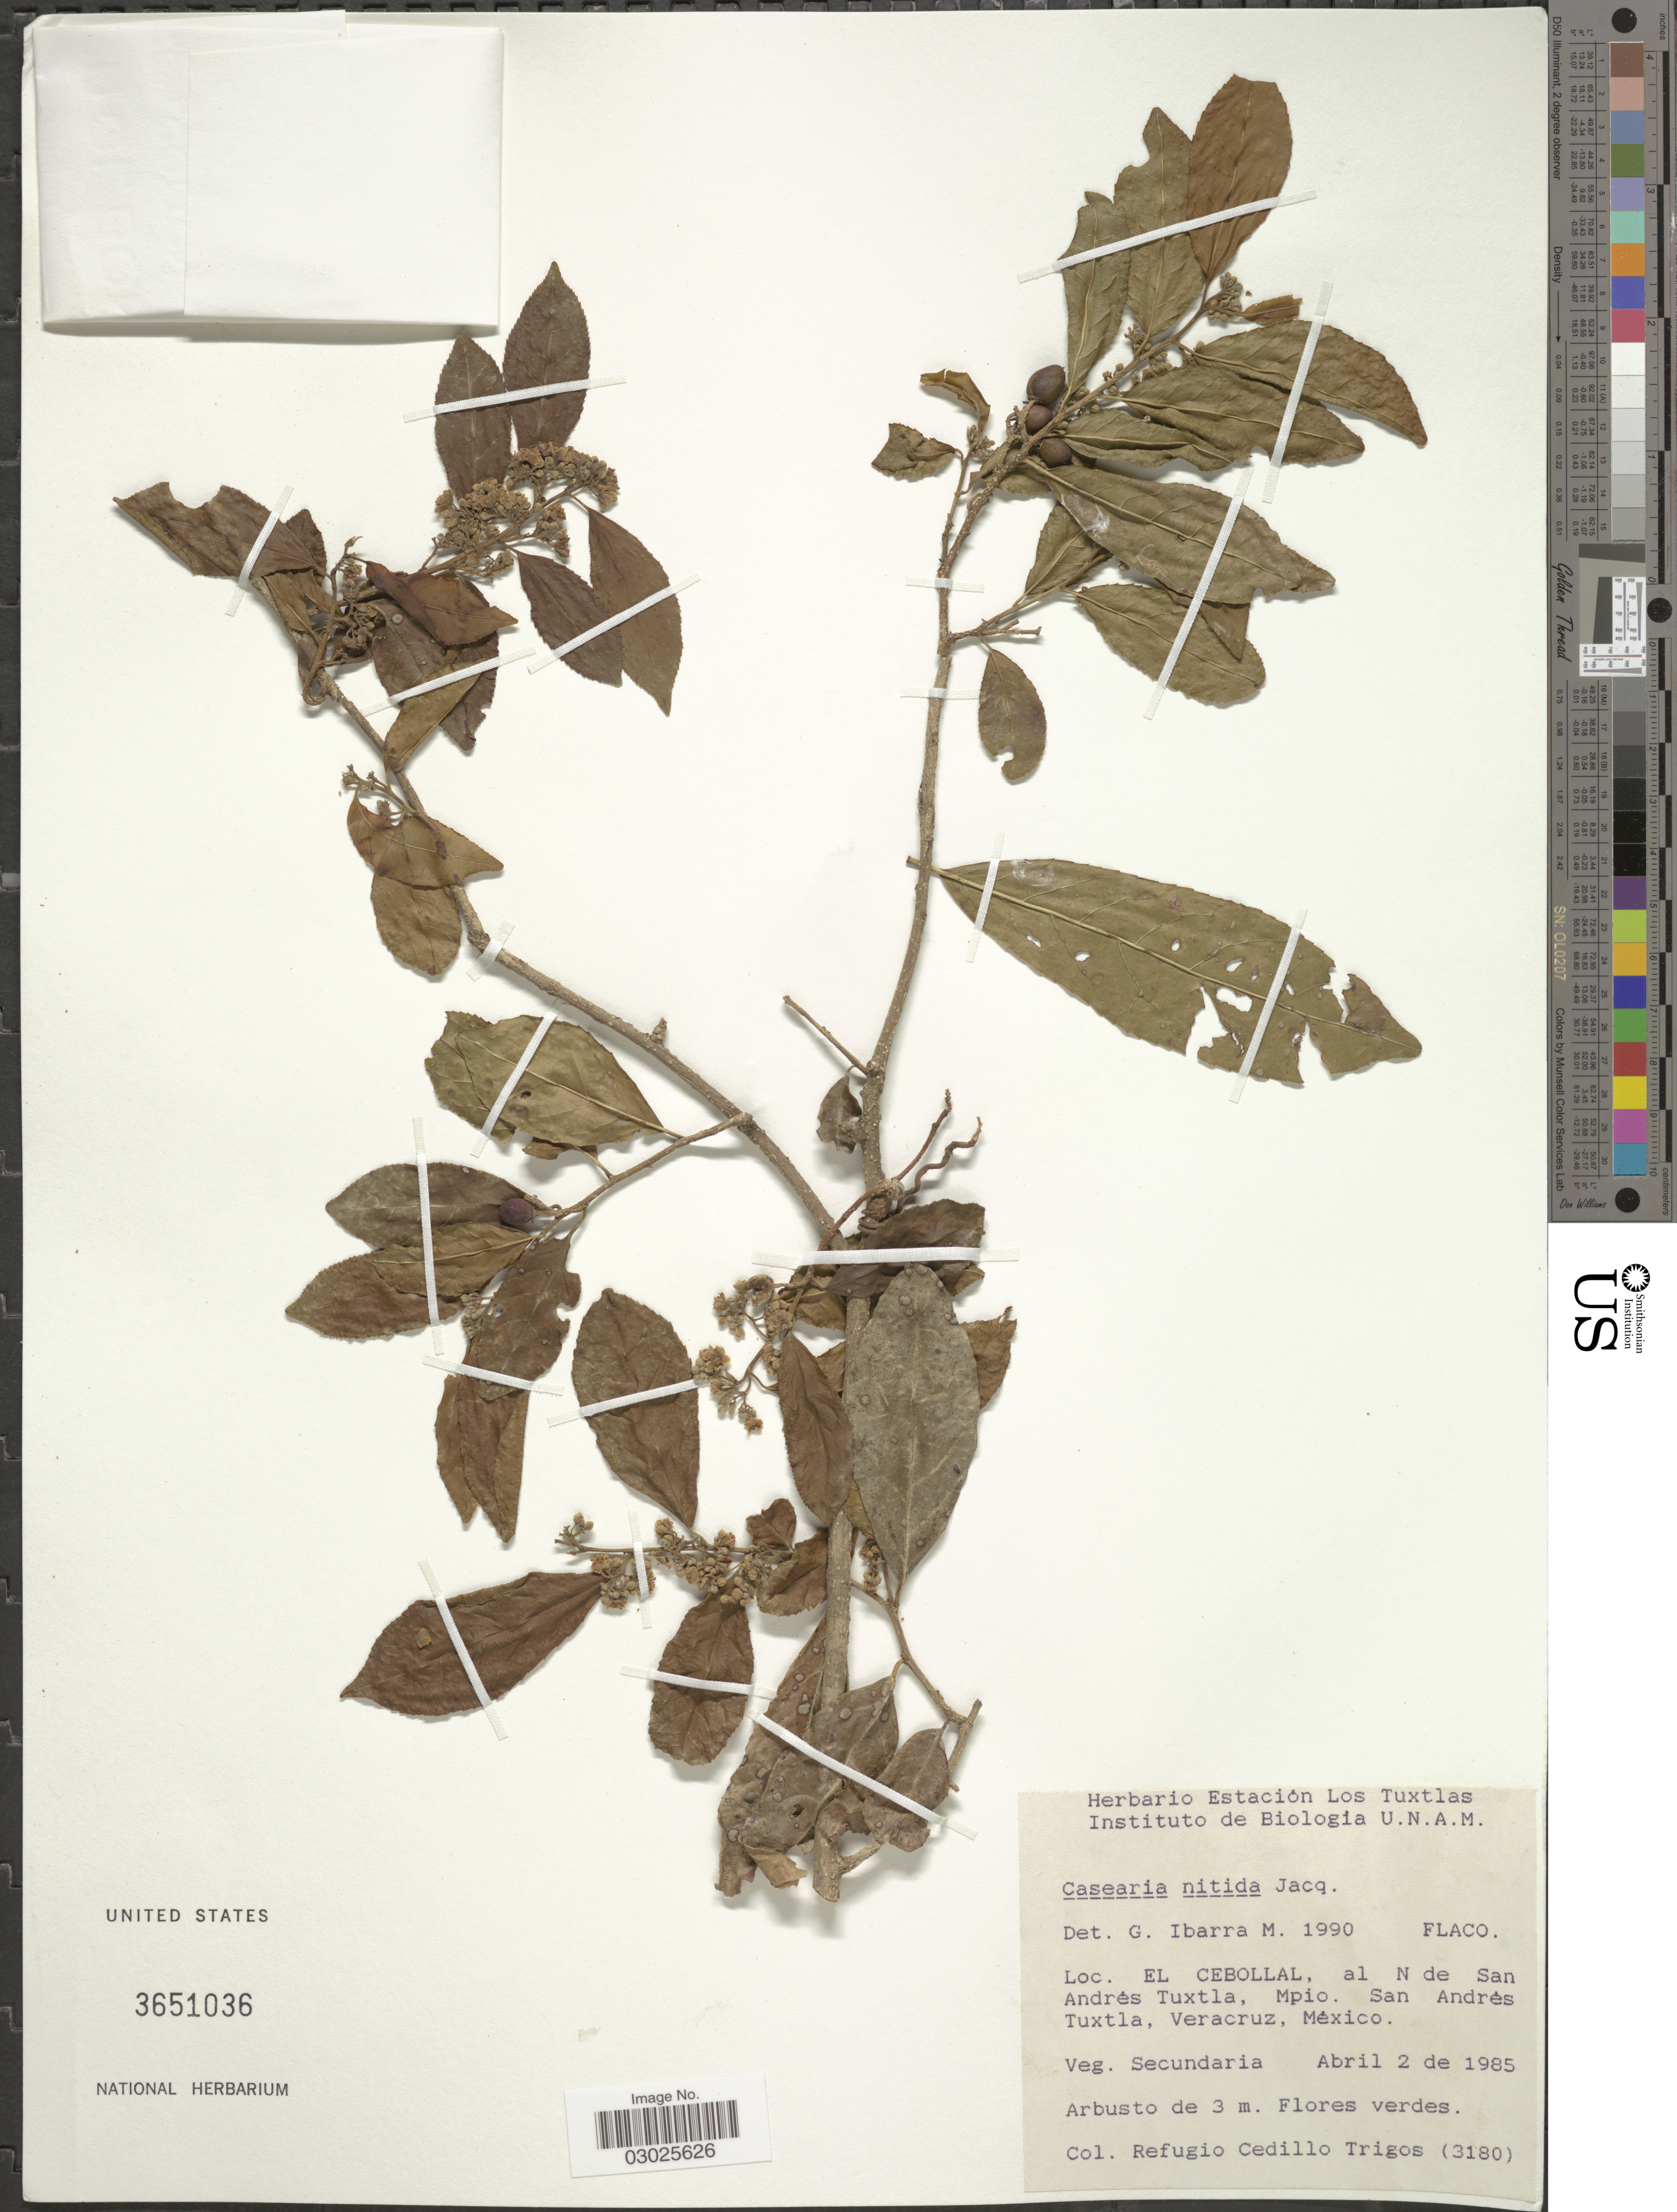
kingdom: Plantae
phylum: Tracheophyta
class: Magnoliopsida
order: Malpighiales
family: Salicaceae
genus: Casearia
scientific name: Casearia nitida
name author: (L.) Jacq.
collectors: R. CedilloT.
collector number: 3180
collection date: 1985-04-02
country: Mexico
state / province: Veracruz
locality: El Cebollal, al N de San Andrés Tuxtla, Mpio. San Andrés Tuxtla, Veracruz.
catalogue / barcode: US 3651036